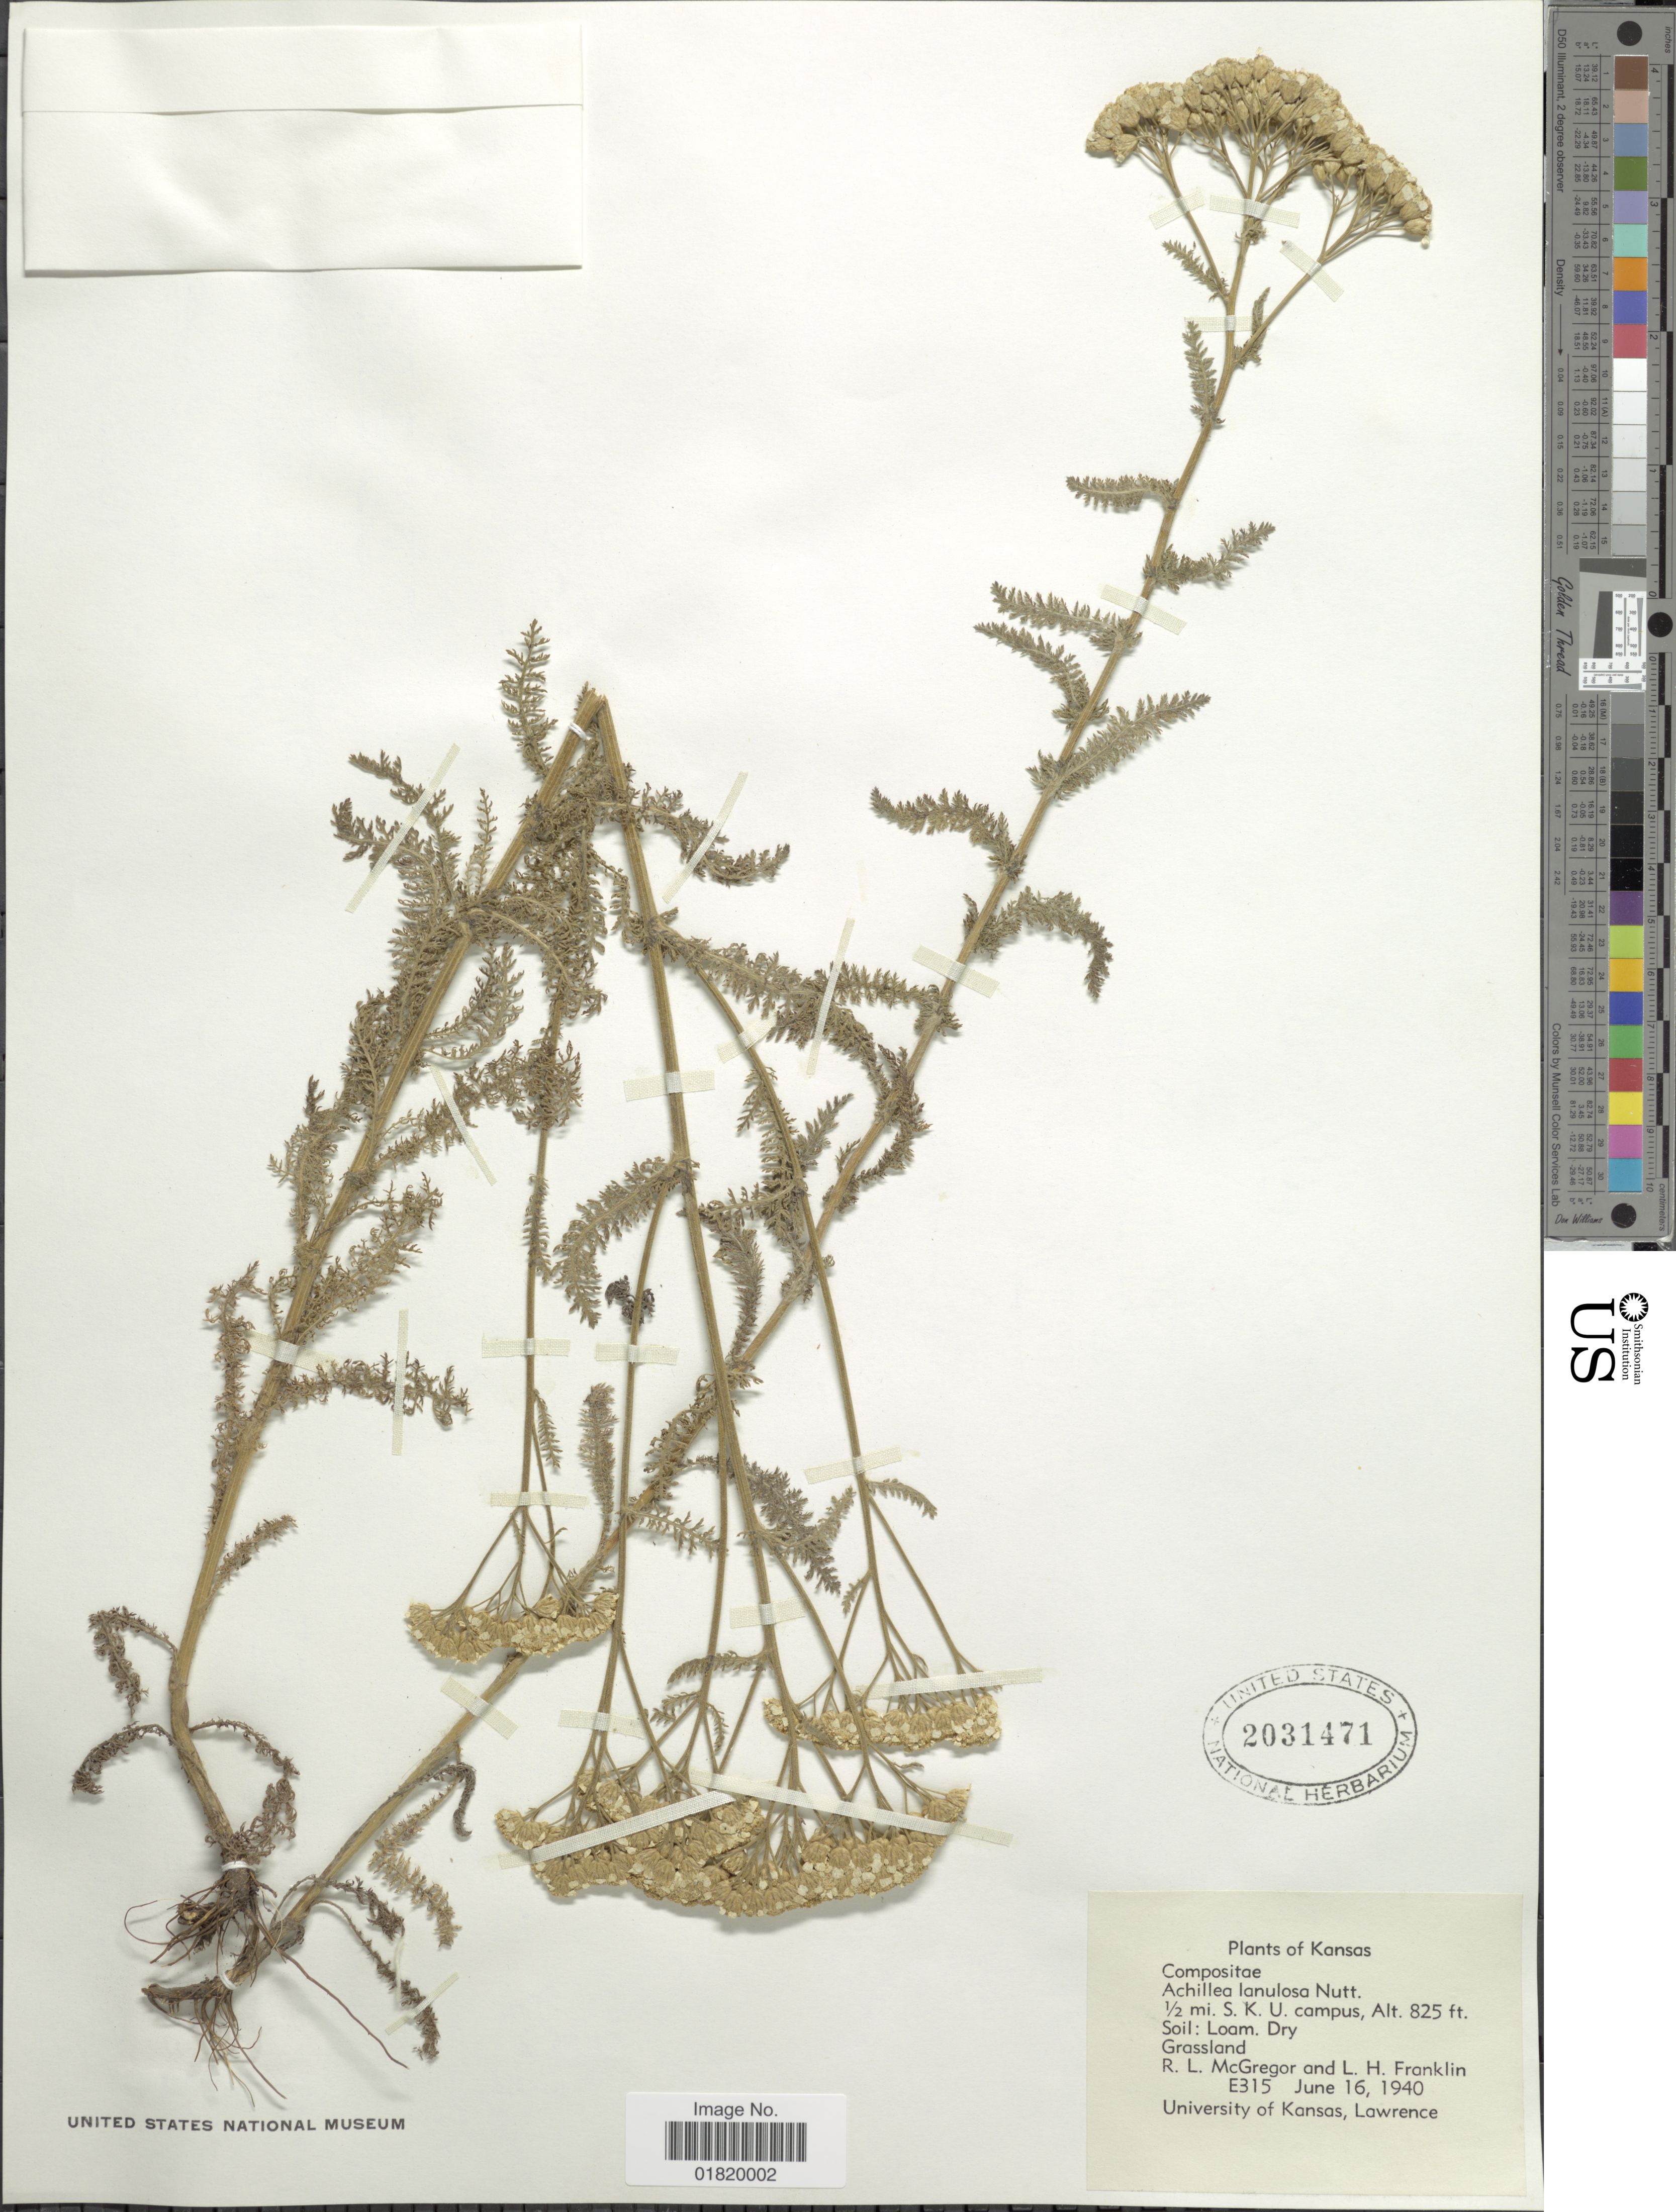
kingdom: Plantae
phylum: Tracheophyta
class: Magnoliopsida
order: Asterales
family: Asteraceae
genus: Achillea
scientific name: Achillea lanulosa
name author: Nutt.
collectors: R. McGregor & L. H. Franklin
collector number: E315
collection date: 1940-06-16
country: United States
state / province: Kansas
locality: ½ mi. S. K. U. campus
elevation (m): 251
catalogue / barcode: US 2031471